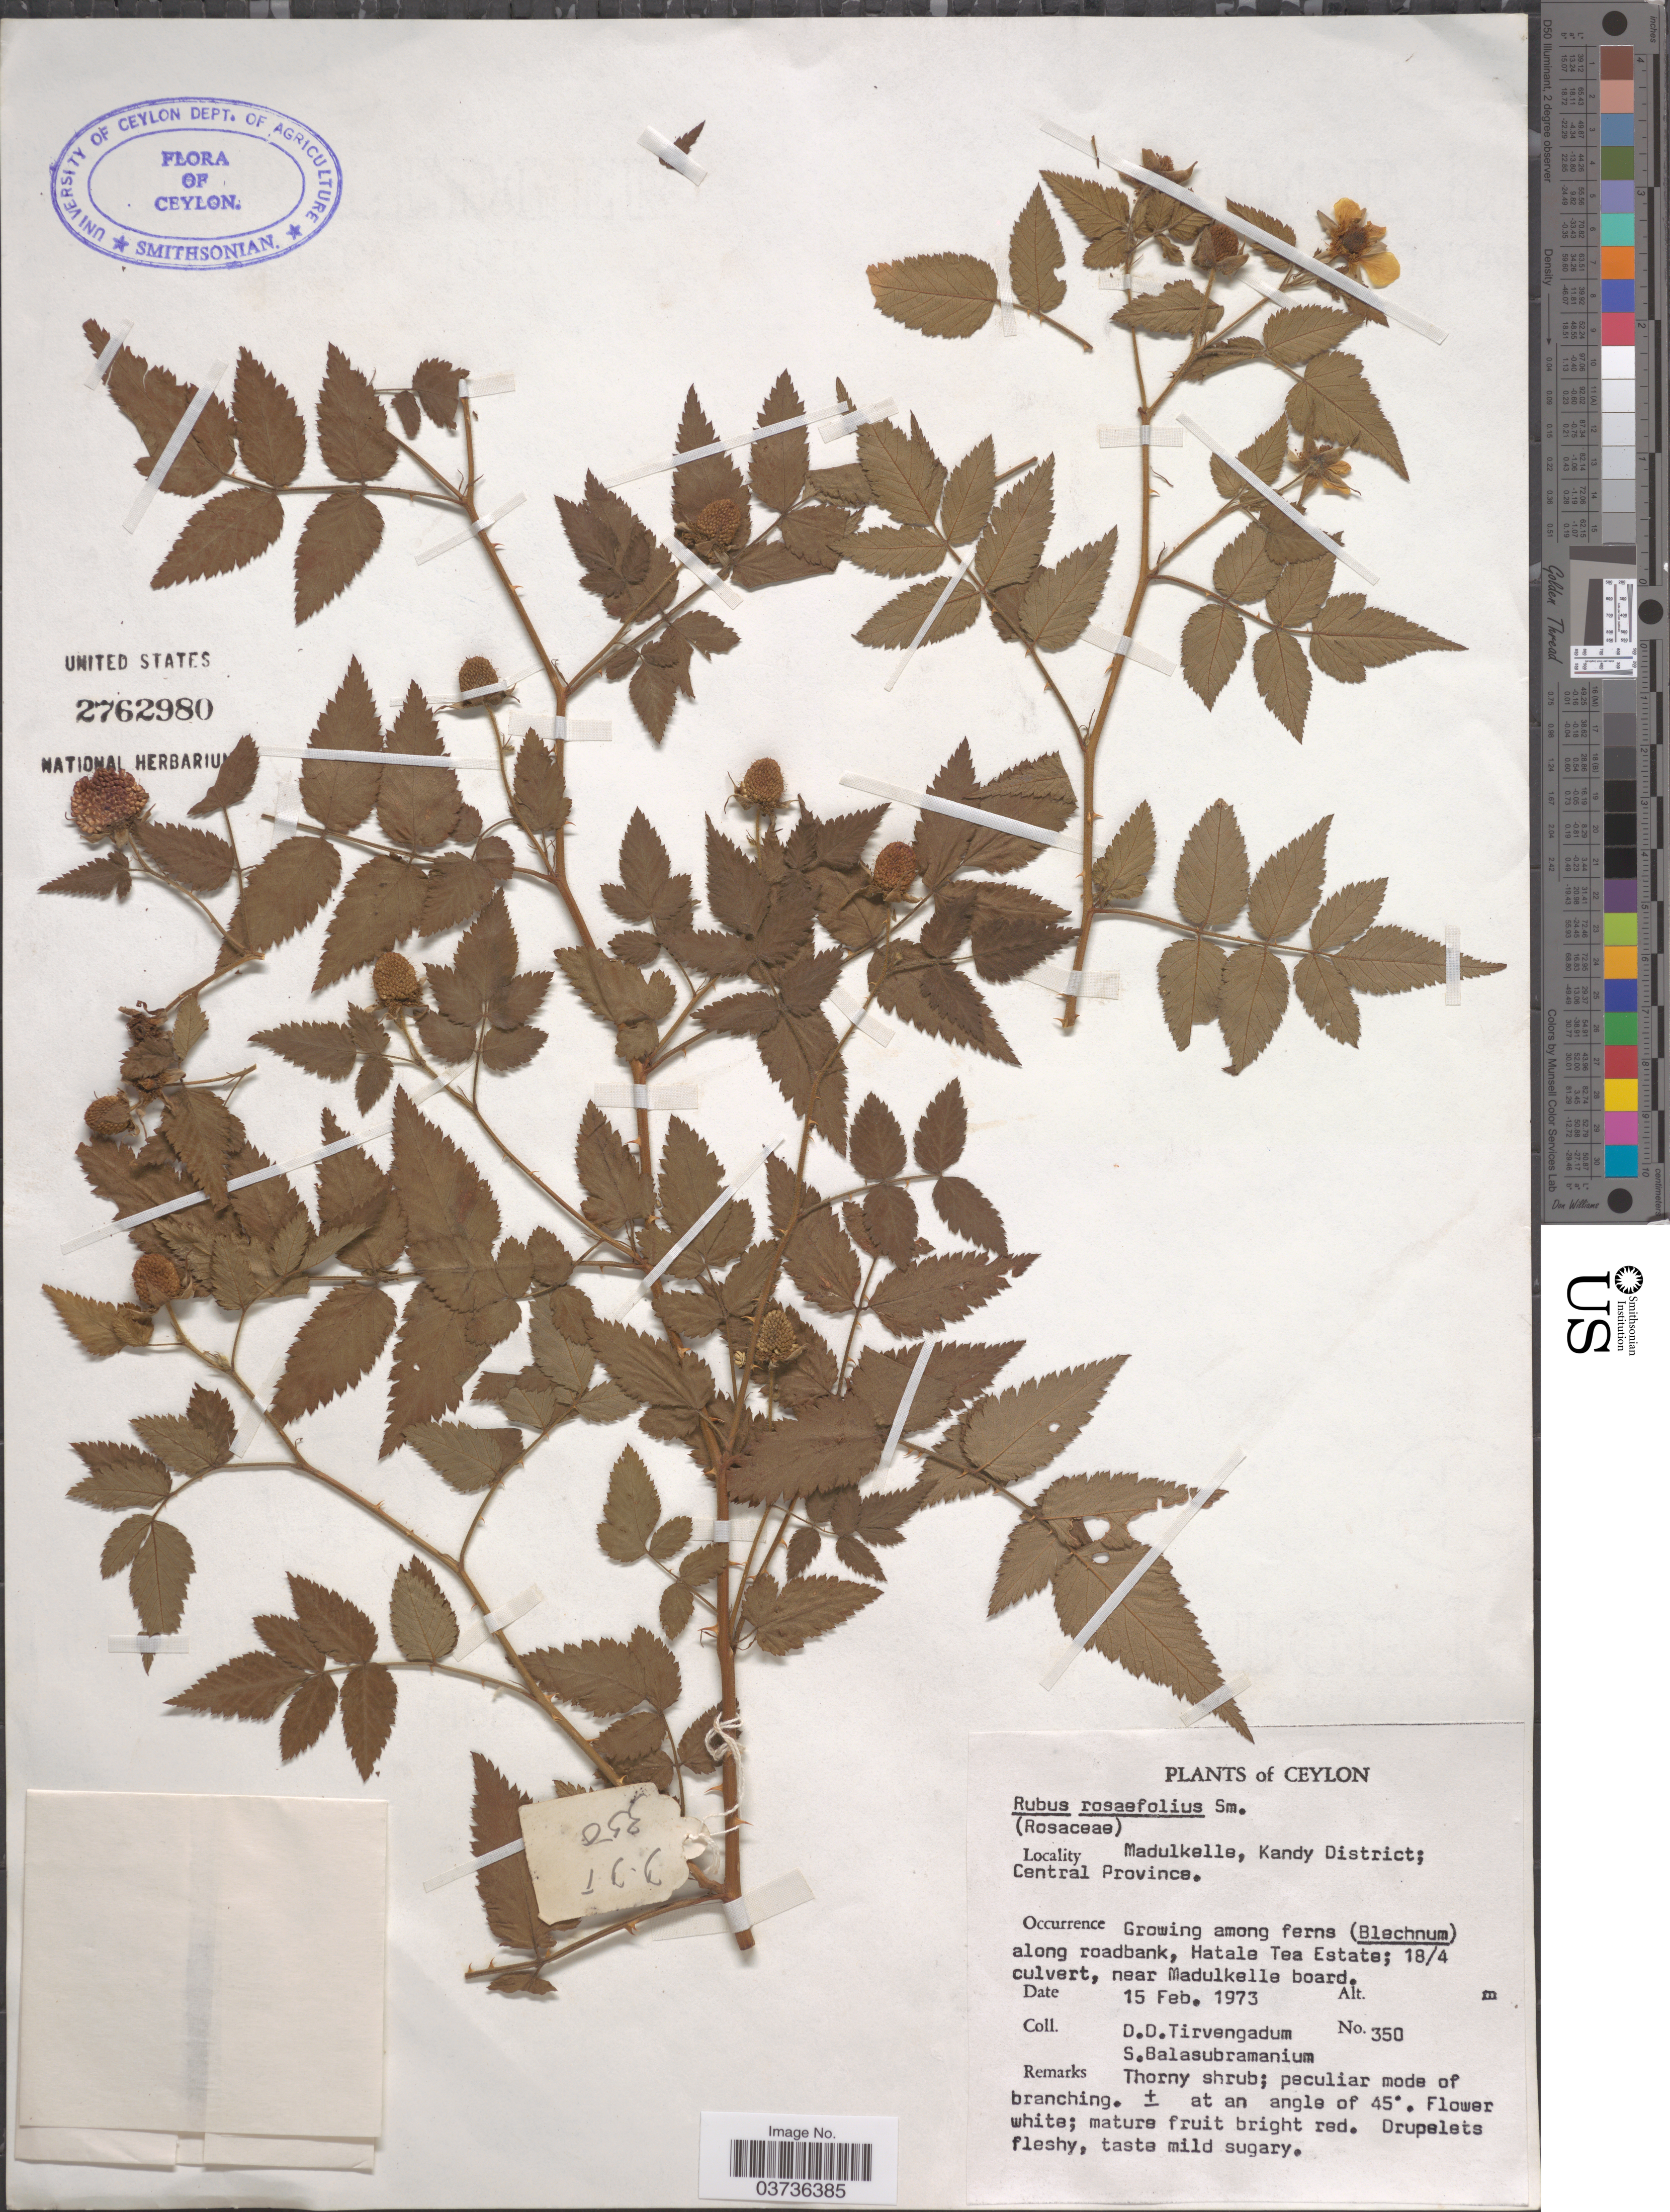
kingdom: Plantae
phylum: Tracheophyta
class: Magnoliopsida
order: Rosales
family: Rosaceae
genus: Rubus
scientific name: Rubus rosaefolius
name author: Sm.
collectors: D. Tirvengadum & S. Balasubramanium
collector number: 350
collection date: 1973-02-15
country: Sri Lanka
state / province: Central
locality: Ceylon. Madulkelle, Kandy District. Hatale Tea Estate; 18/4 culvert, near Madulkelle board.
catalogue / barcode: US 2762980